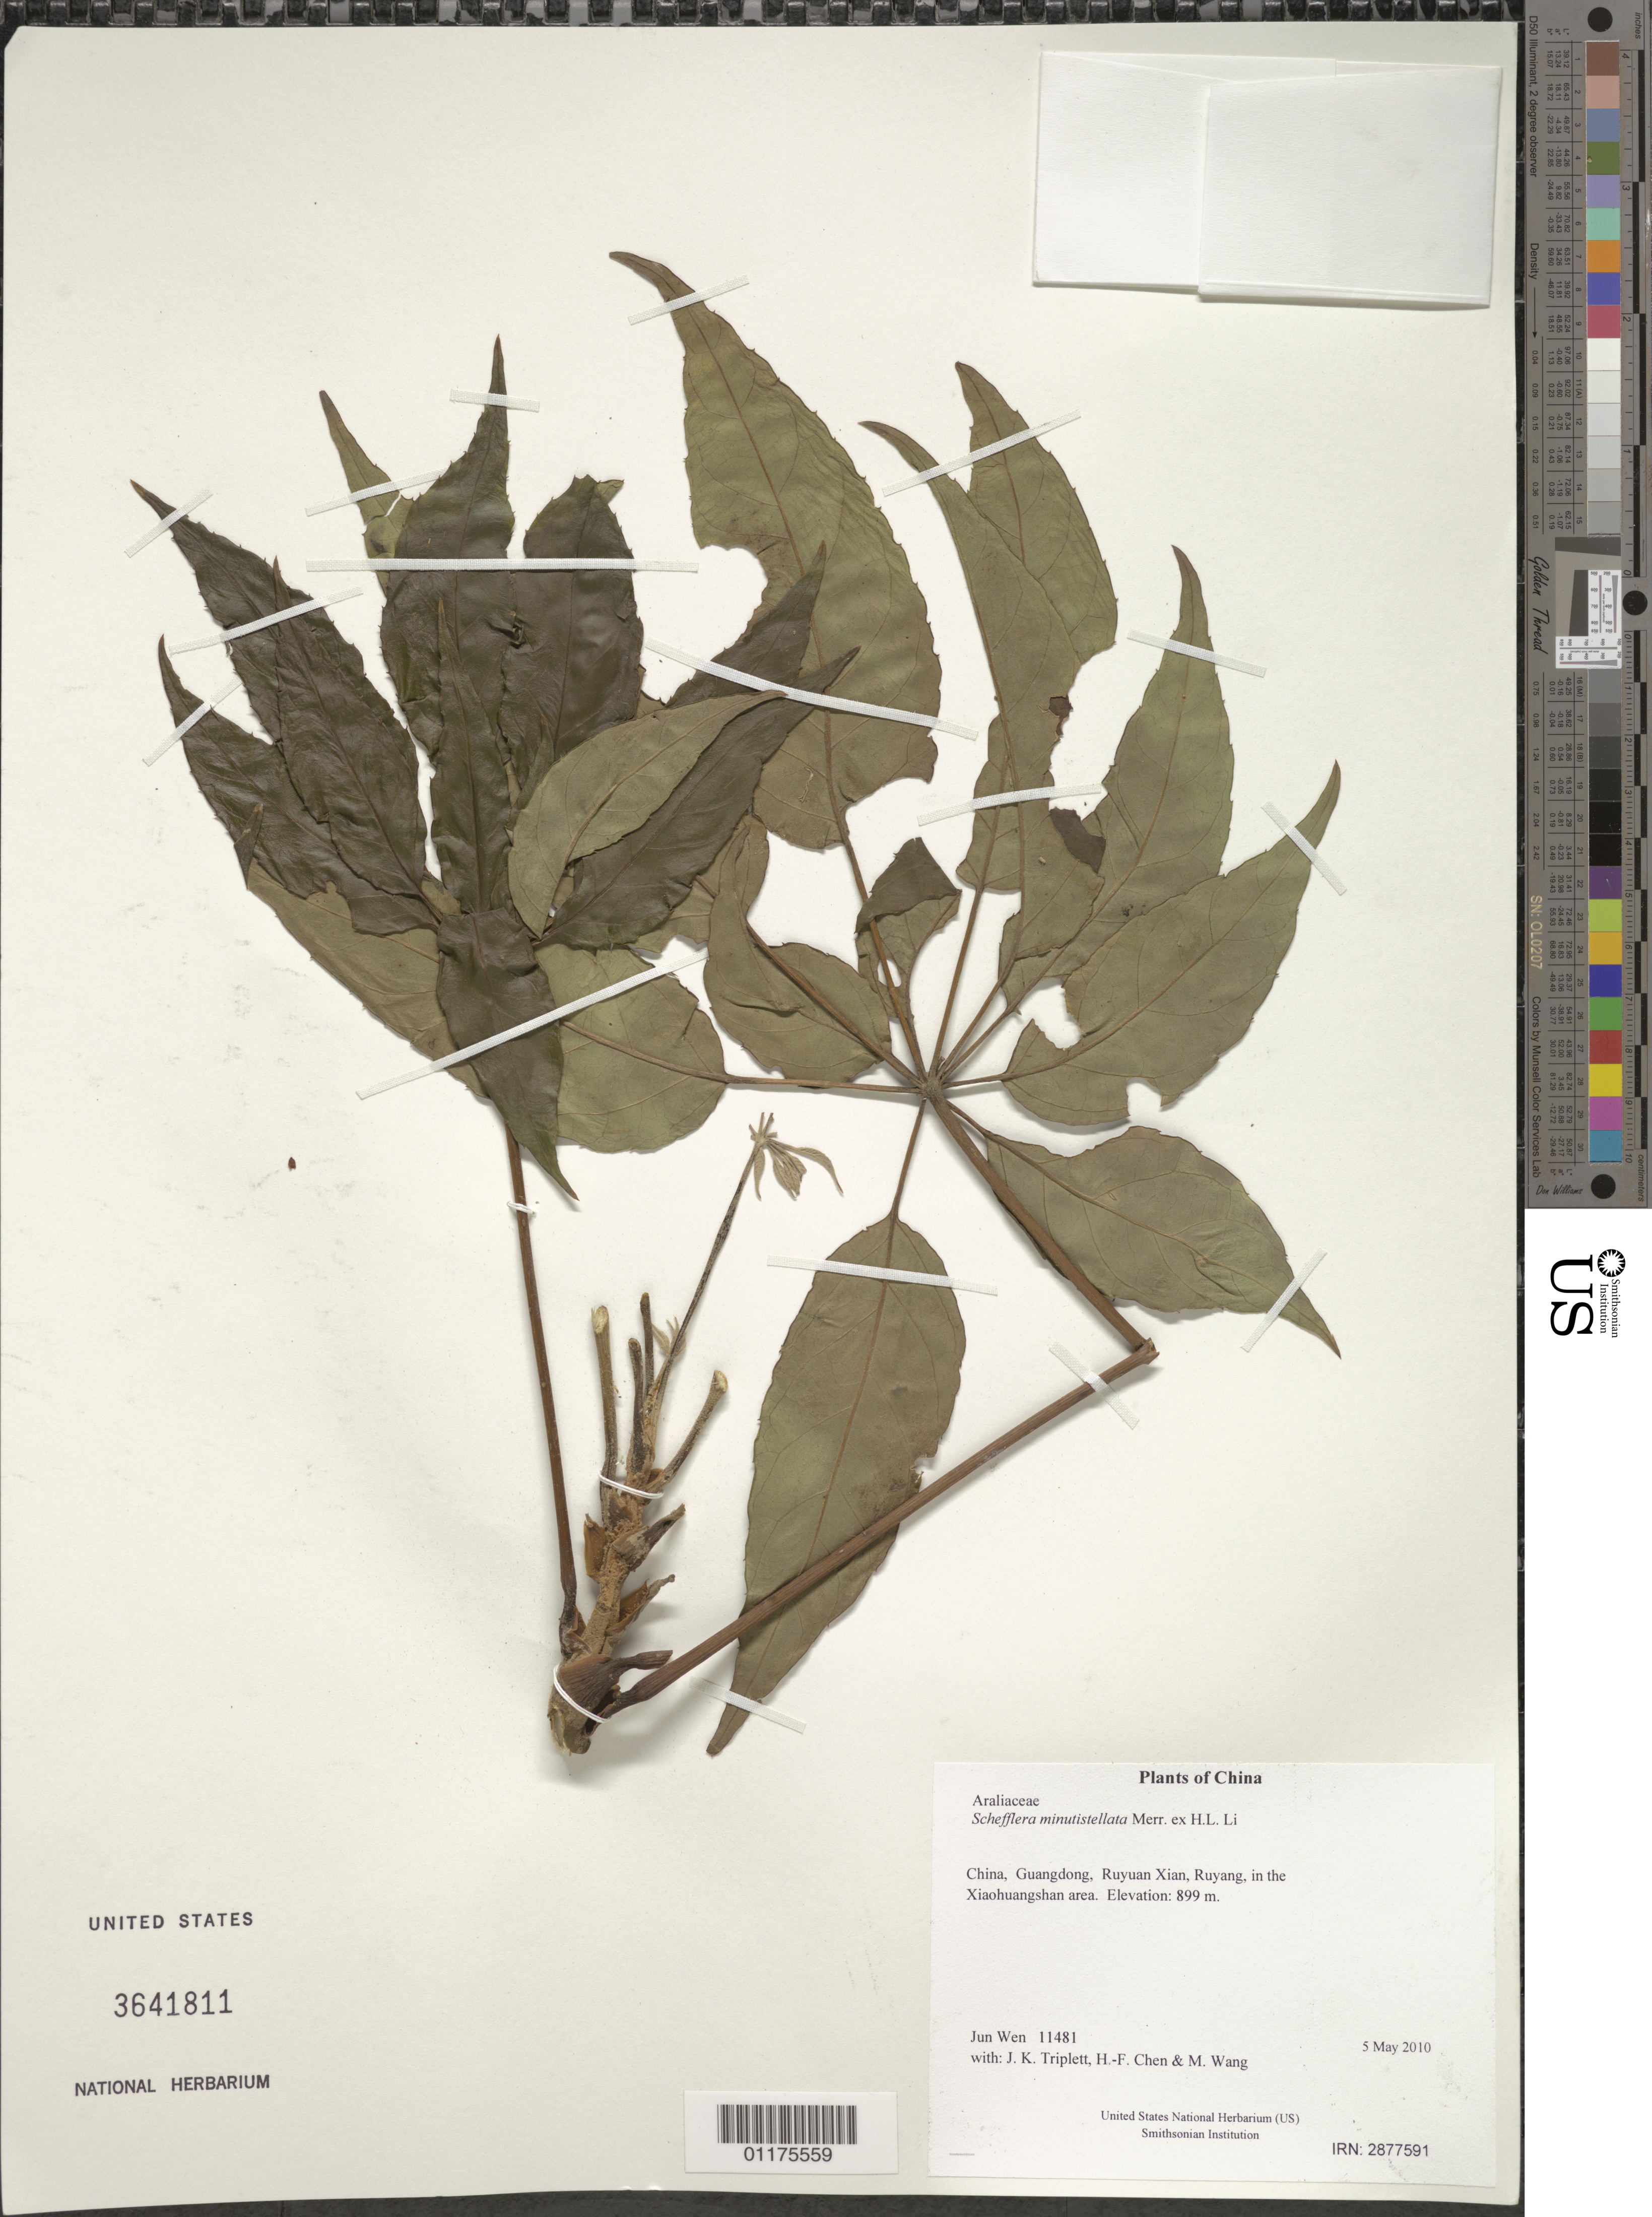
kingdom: Plantae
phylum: Tracheophyta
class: Magnoliopsida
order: Apiales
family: Araliaceae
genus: Schefflera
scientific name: Schefflera minutistellata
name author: Merr. ex H.L. Li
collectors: J. Wen, J. K. Triplett, H.-F. Chen & M. Wang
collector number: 11481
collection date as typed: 5 May 2010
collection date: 2010-05-05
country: China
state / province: Guangdong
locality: Ruyuan Xian, Ruyang, in the Xiaohuangshan area.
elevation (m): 899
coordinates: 24 54.721 N, 113 02.326 E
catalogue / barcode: US 3641811